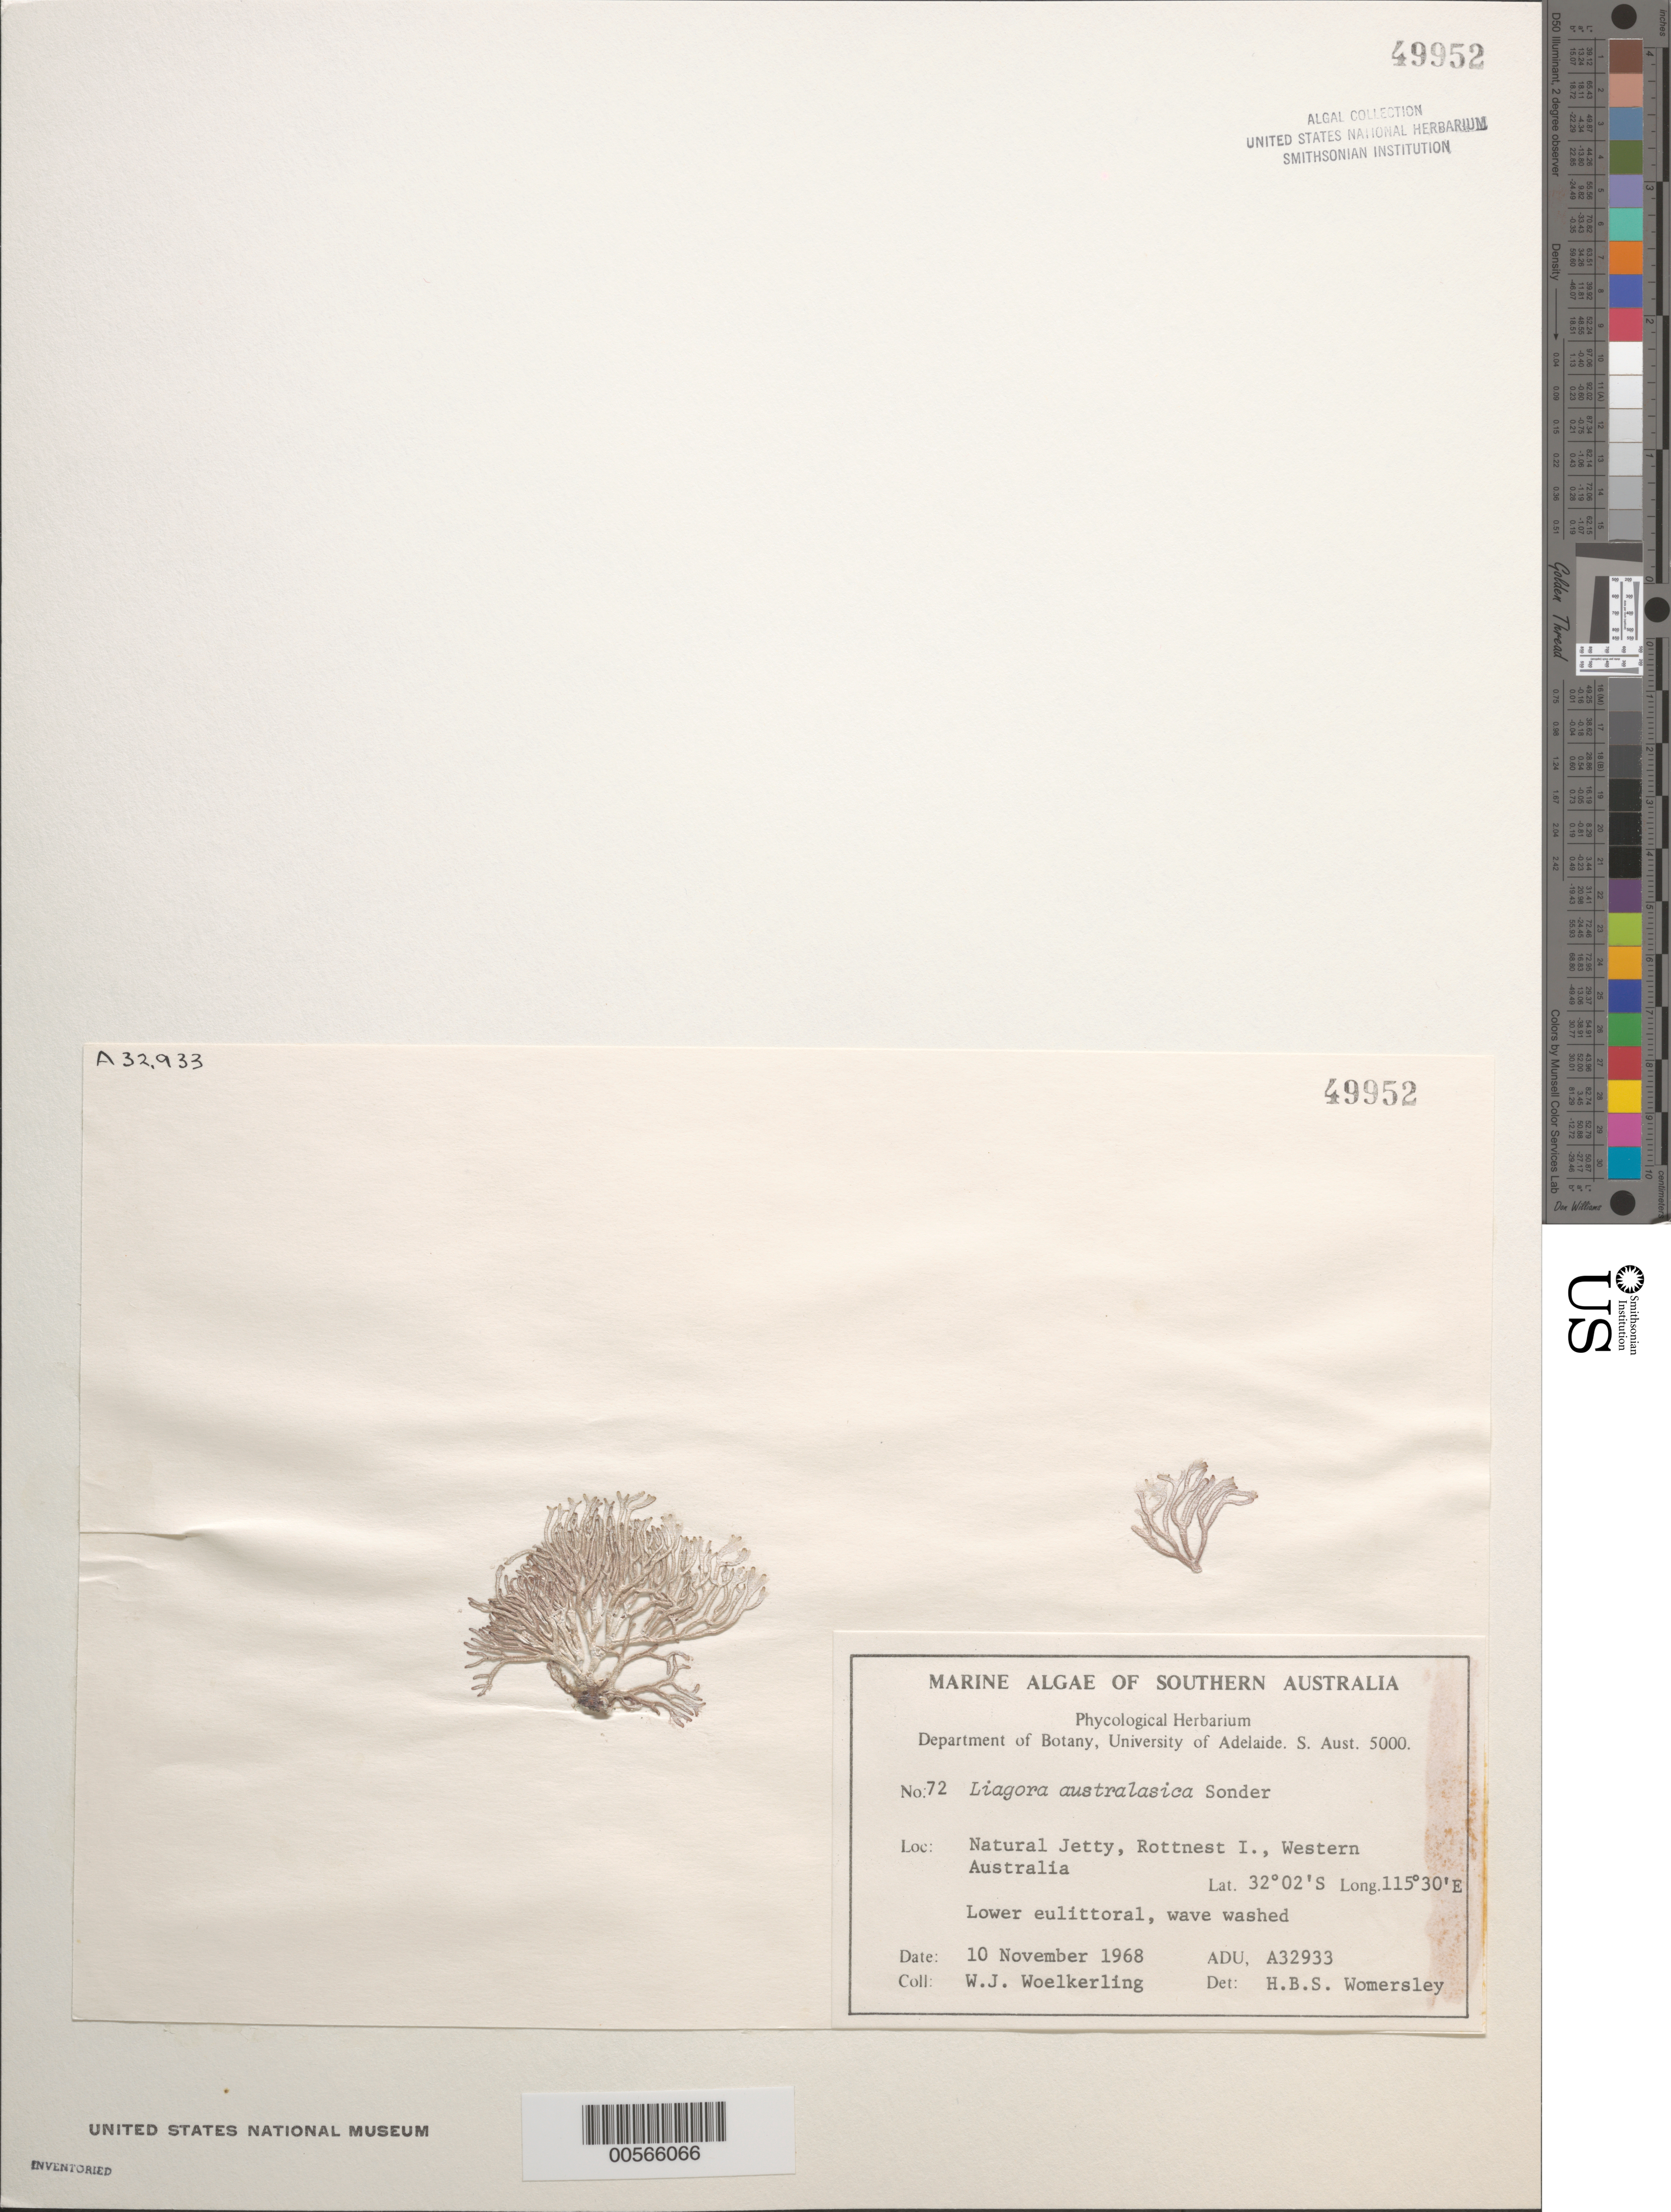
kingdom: Plantae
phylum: Rhodophyta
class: Florideophyceae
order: Nemaliales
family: Liagoraceae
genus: Liagora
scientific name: Liagora australasica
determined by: Womersley, H. B. S.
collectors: W. Woelkerling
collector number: ADU A32933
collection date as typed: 10 Nov 1968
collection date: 1968-11-10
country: Australia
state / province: Western Australia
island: Rottnest Island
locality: Natural Jetty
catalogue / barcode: US 49952